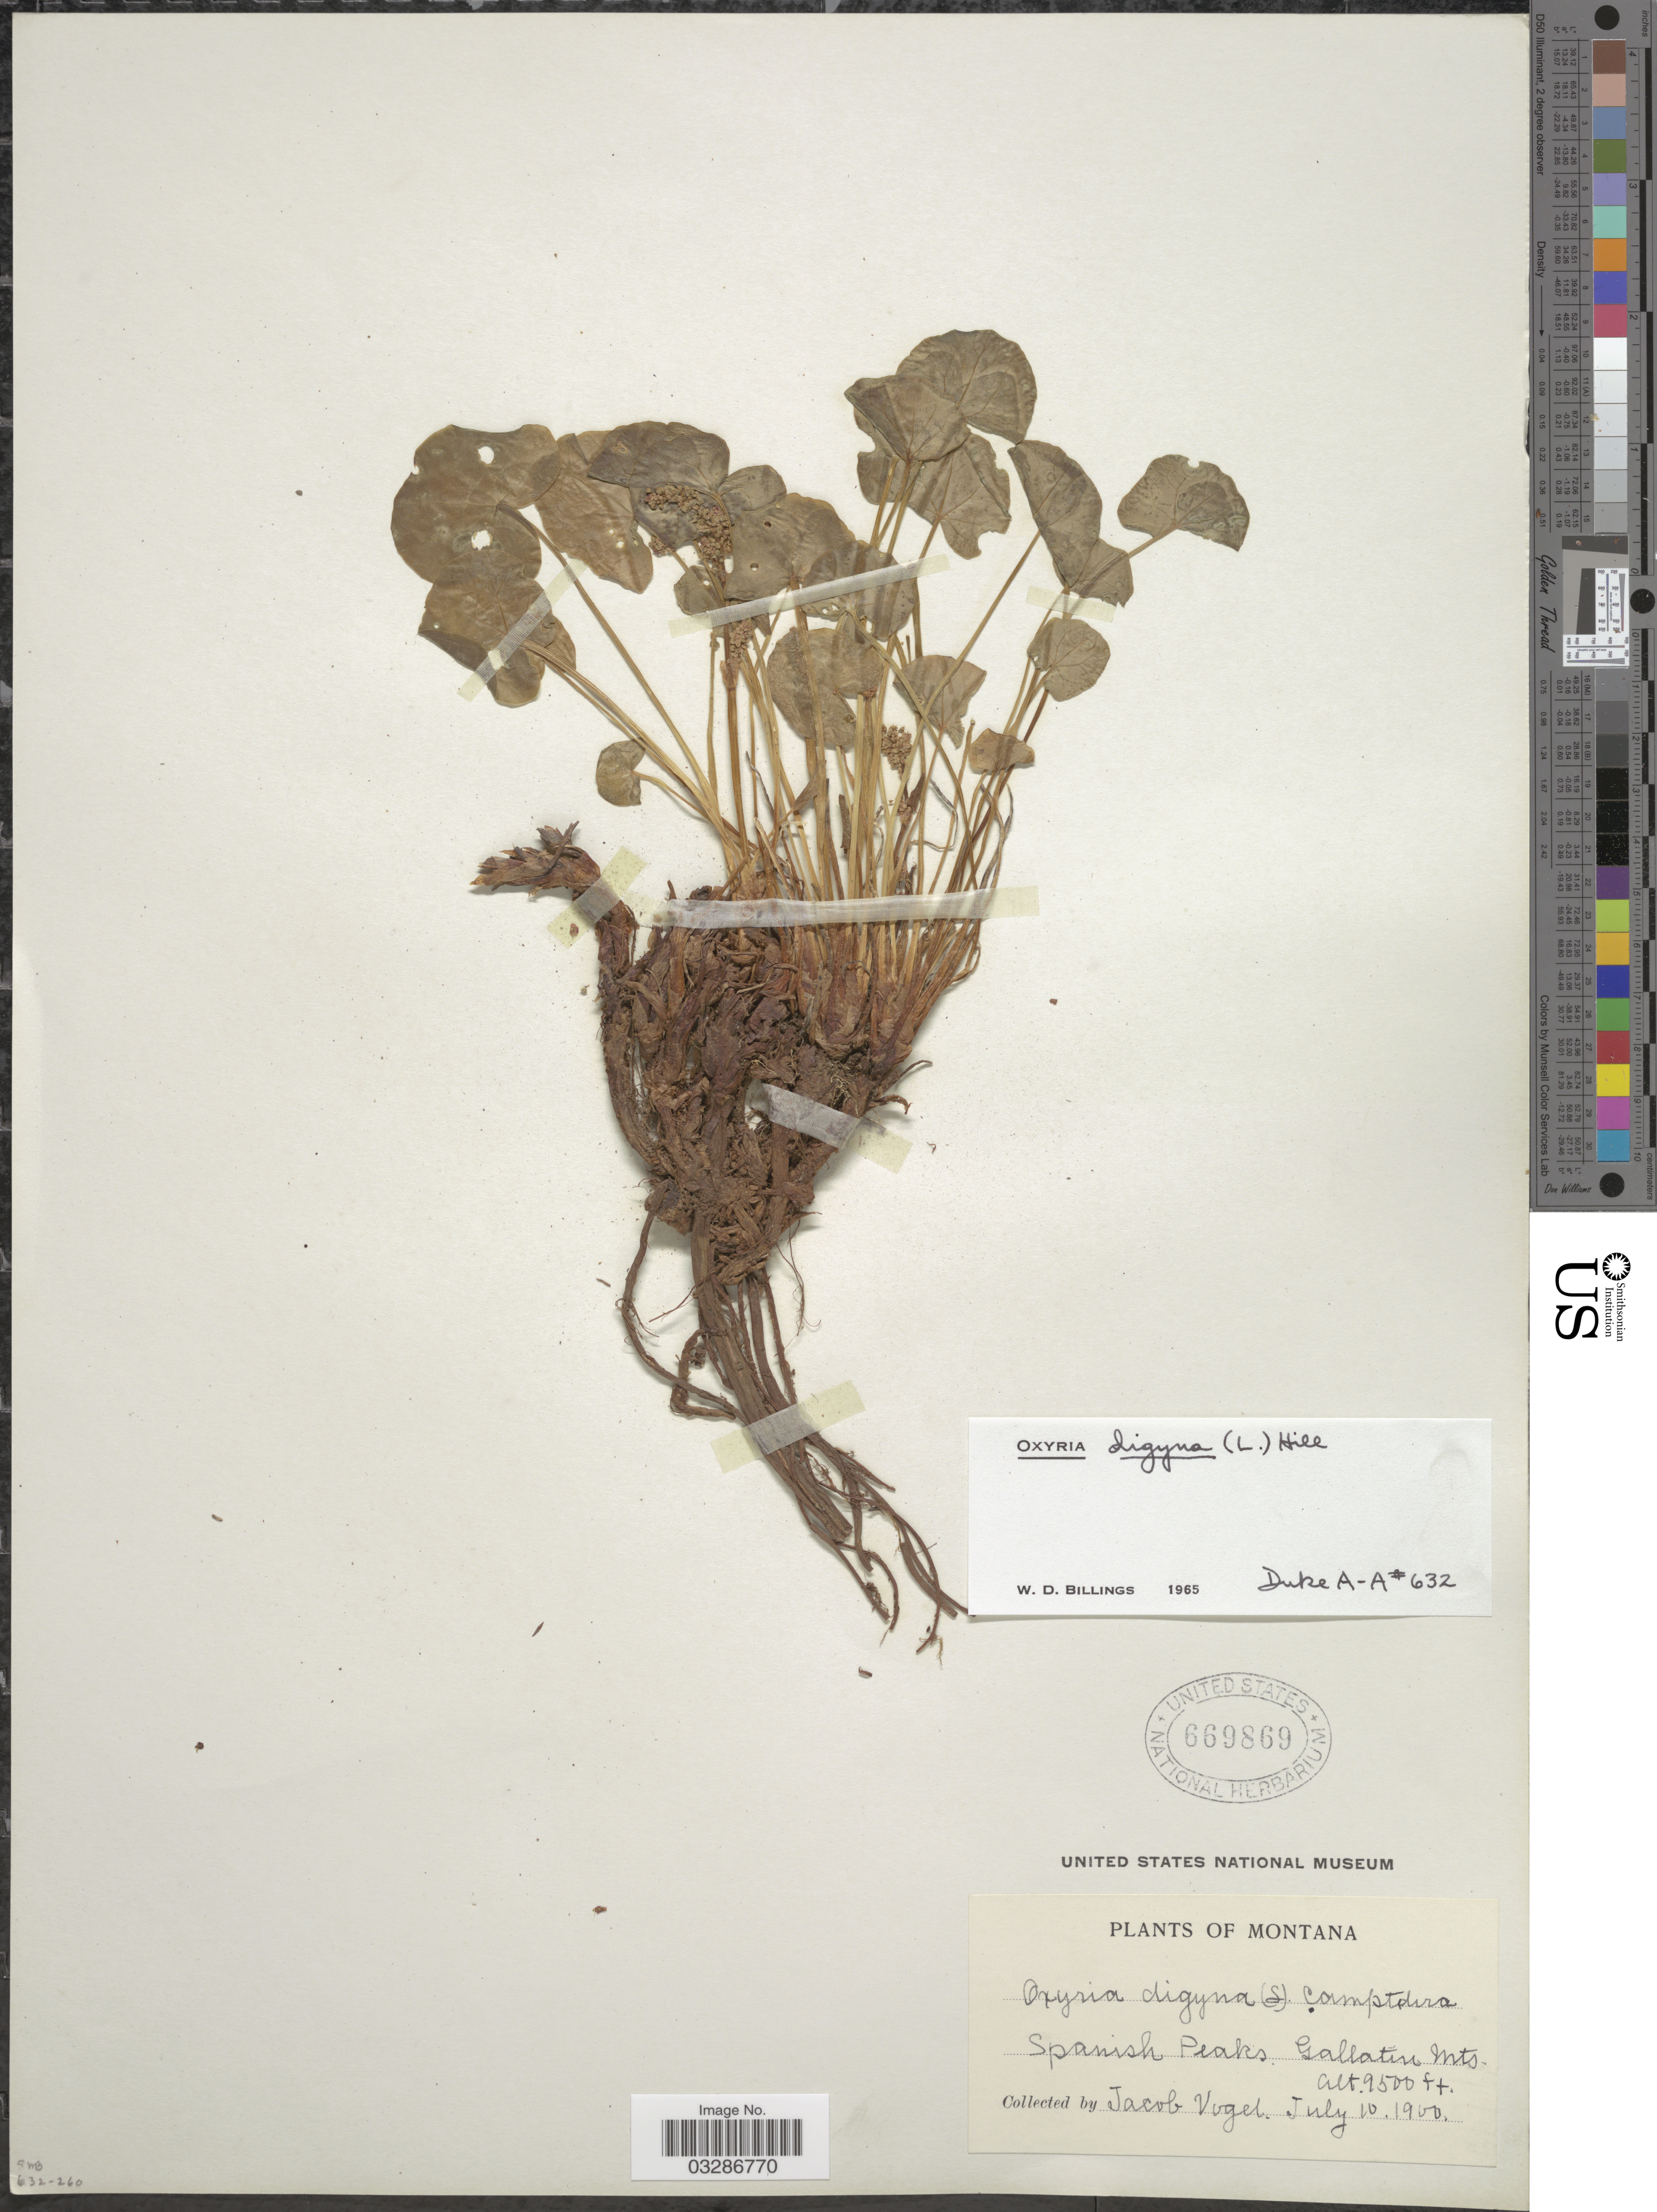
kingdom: Plantae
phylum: Tracheophyta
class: Magnoliopsida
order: Caryophyllales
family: Polygonaceae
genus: Oxyria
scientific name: Oxyria digyna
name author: (L.) Hill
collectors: J. Vogel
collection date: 1900-07-10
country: United States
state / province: Montana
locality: Spanish Peaks. Gallatin Mts.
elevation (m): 2896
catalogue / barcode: US 669869